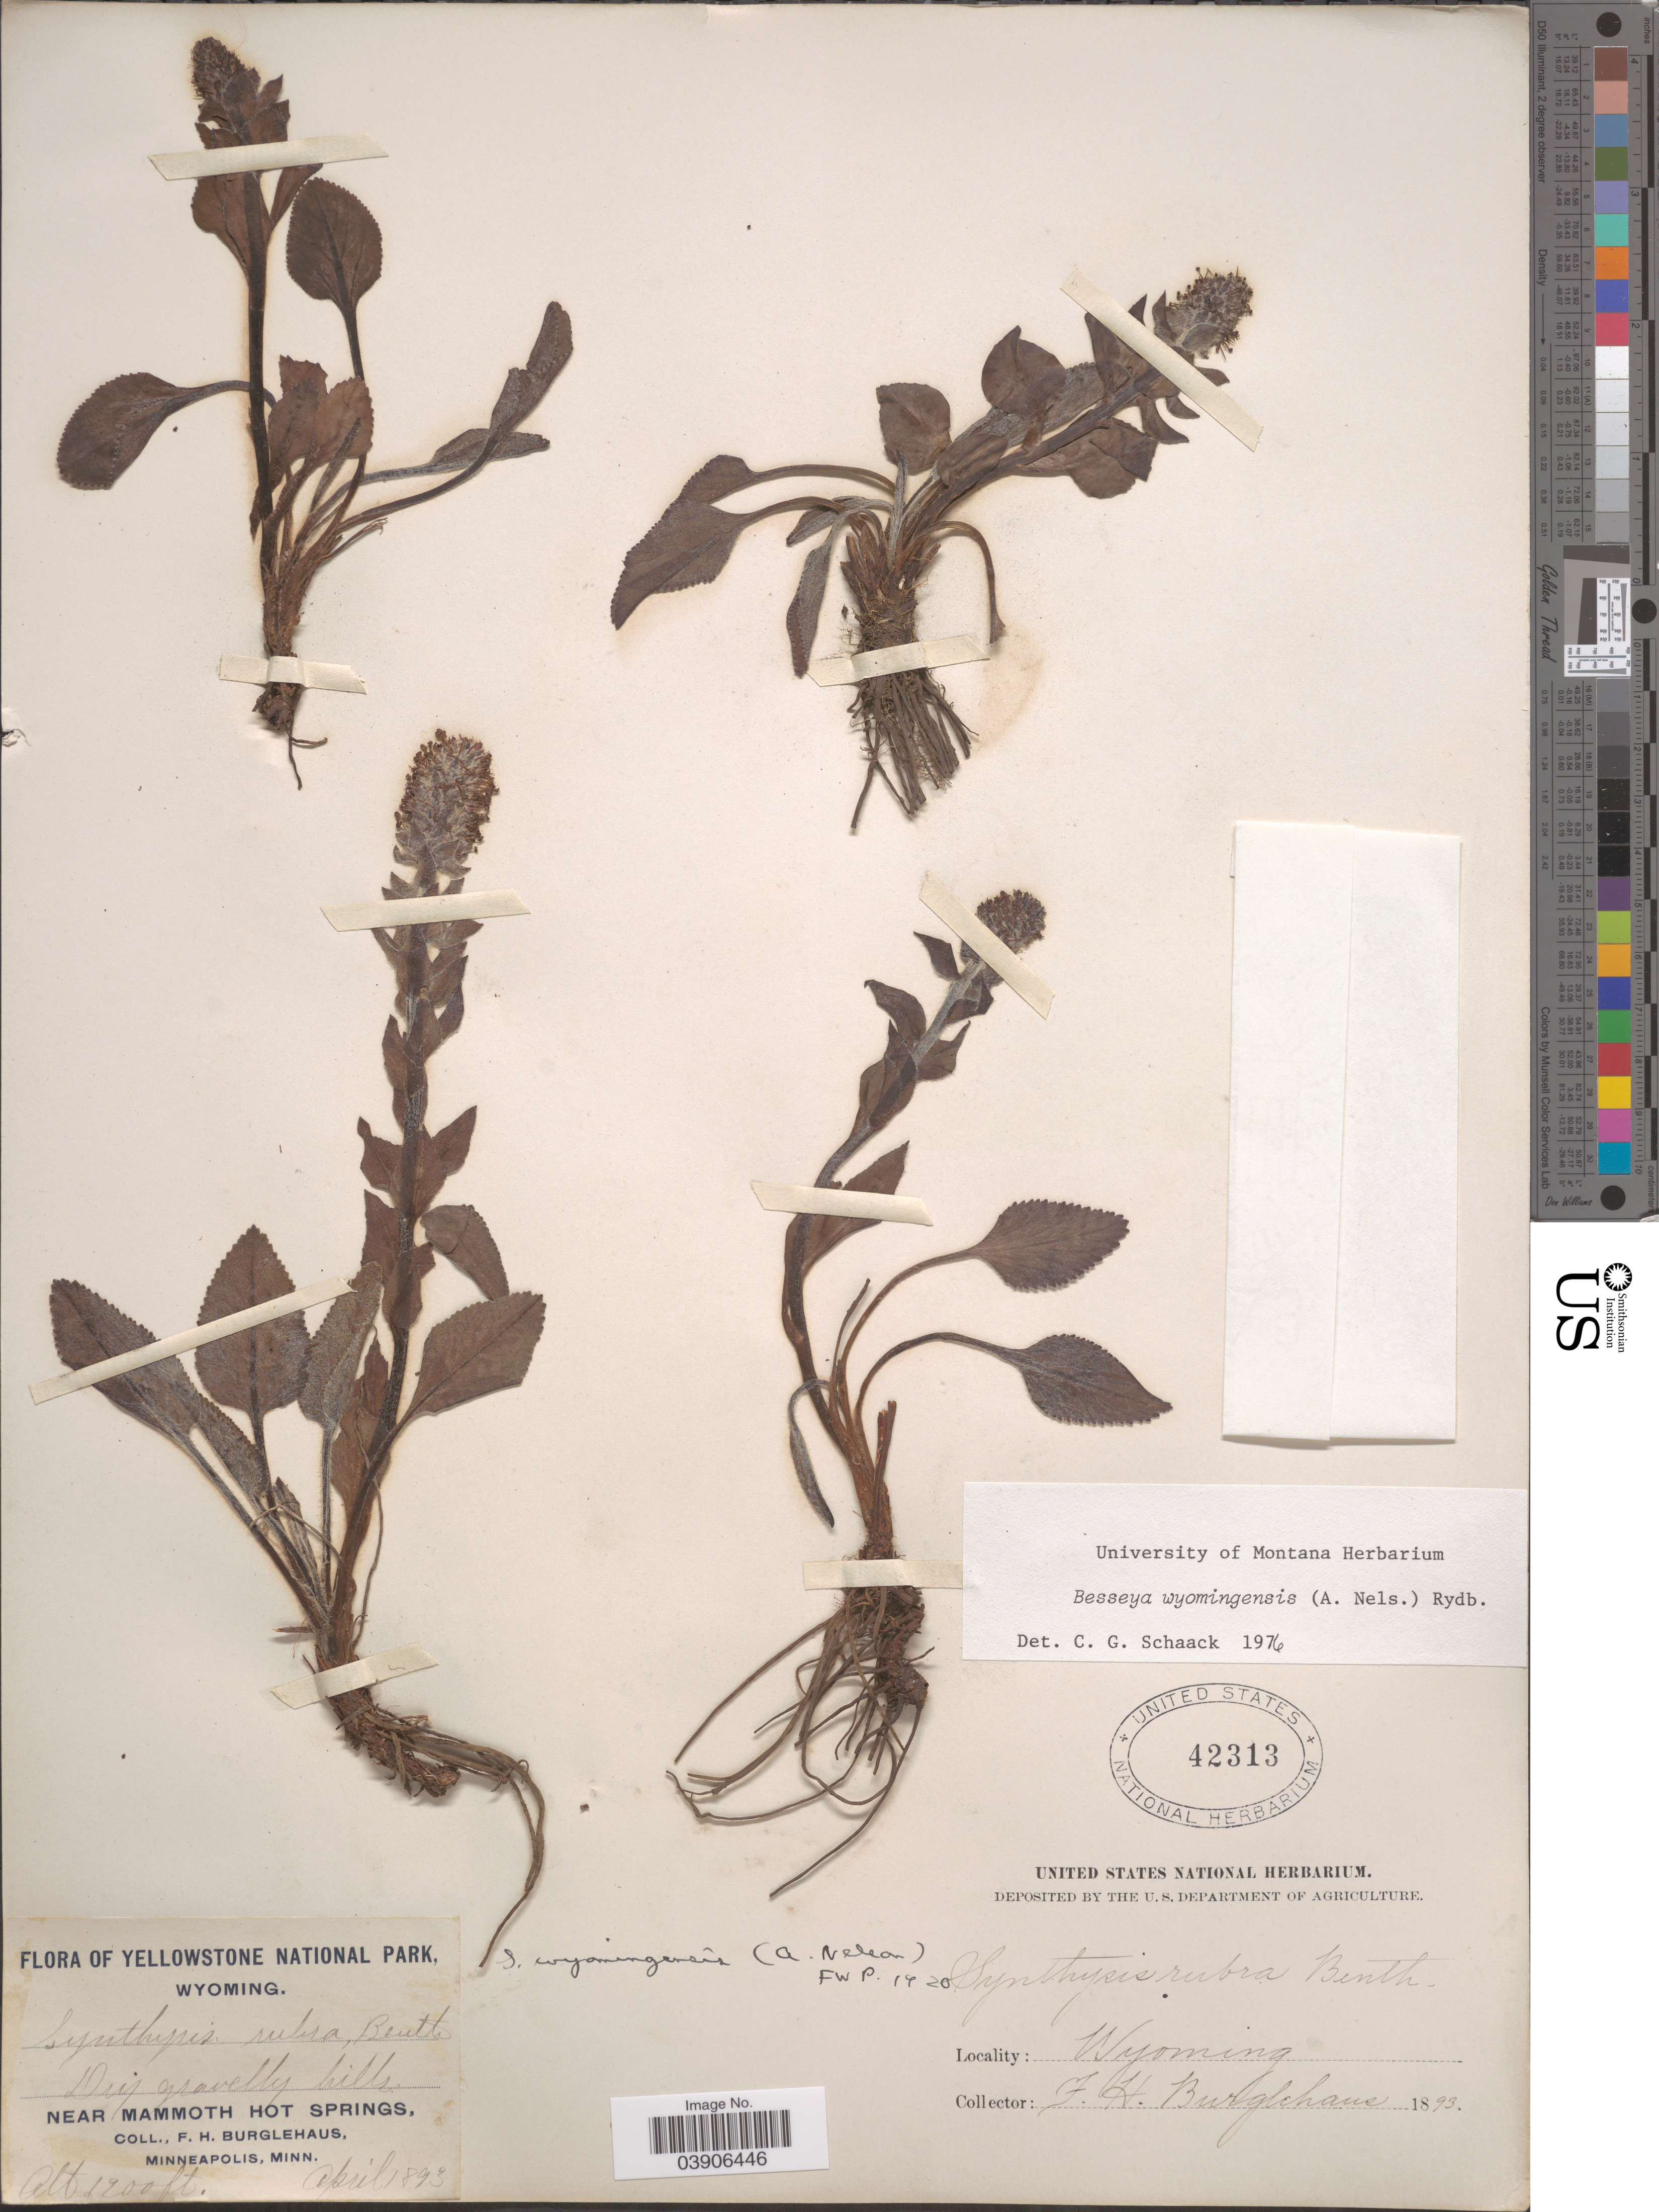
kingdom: Plantae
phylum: Tracheophyta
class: Magnoliopsida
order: Lamiales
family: Plantaginaceae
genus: Synthyris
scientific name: Synthyris wyomingensis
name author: A. Heller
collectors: F. Burglehaus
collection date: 1893-04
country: United States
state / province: Wyoming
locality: Yellowstone National Park. Near Mammoth Hot Springs.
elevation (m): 579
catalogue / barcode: US 42313